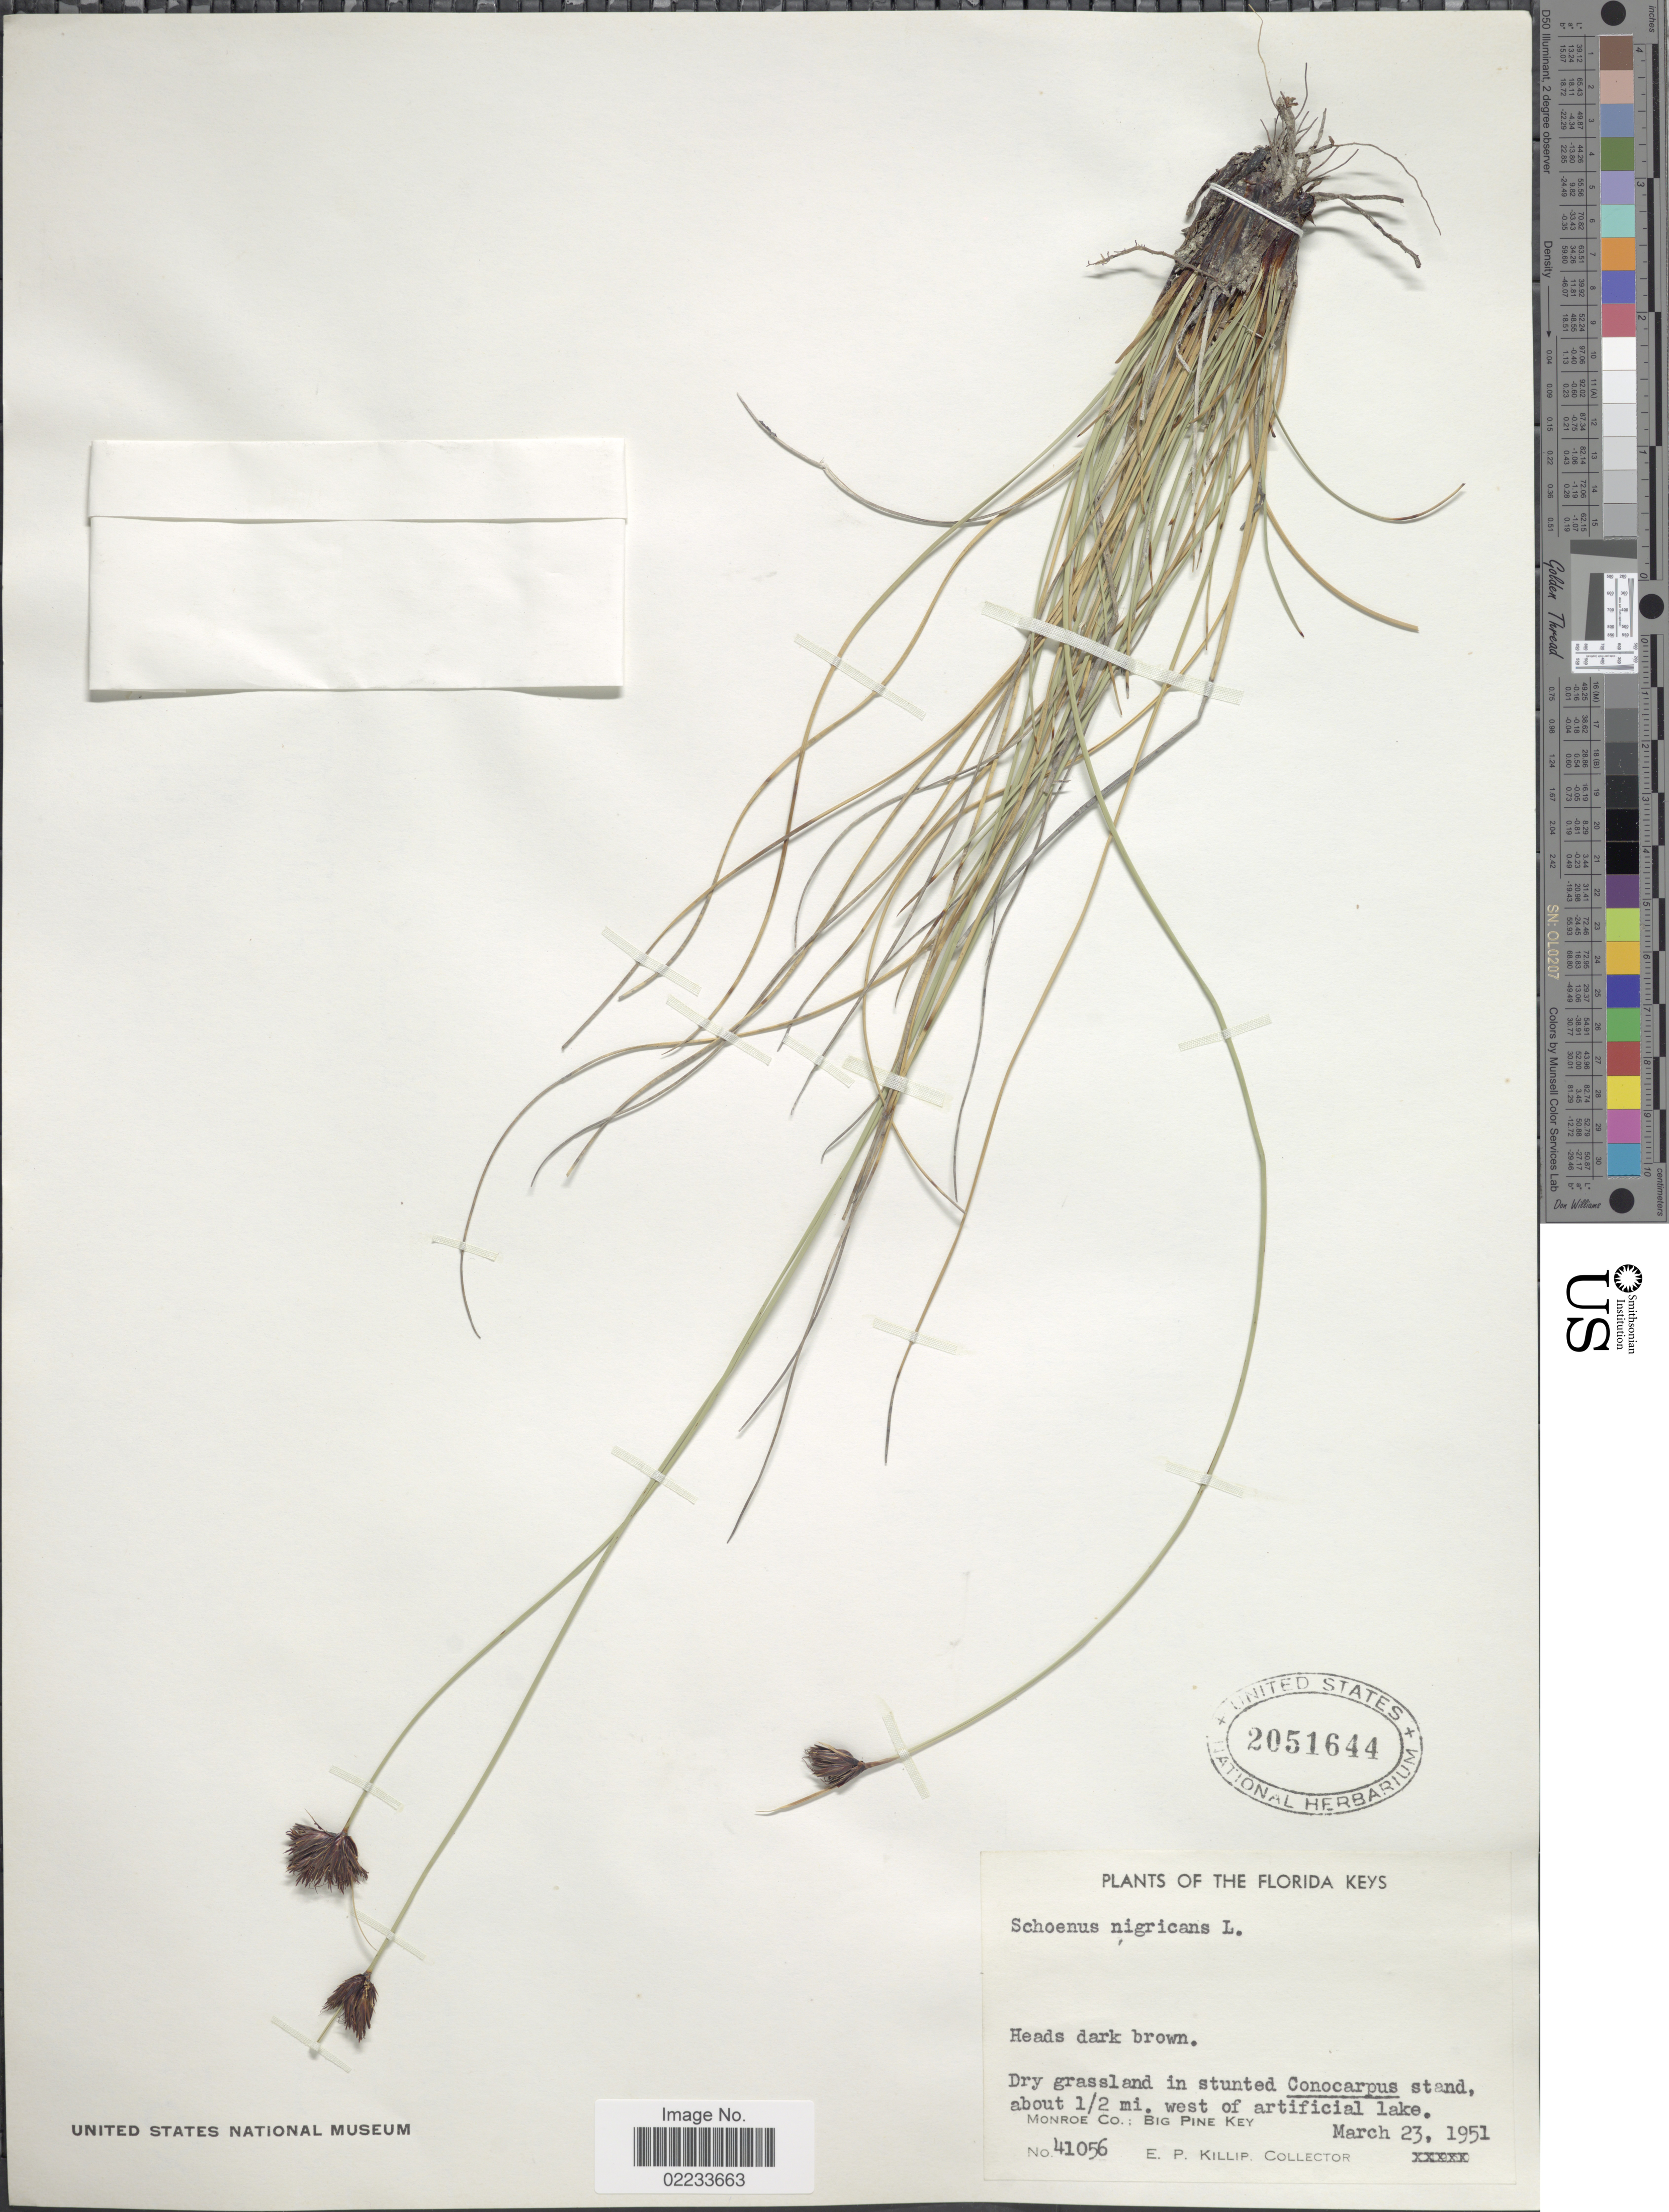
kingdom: Plantae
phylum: Tracheophyta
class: Liliopsida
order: Poales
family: Cyperaceae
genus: Schoenus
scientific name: Schoenus nigricans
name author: L.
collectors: E. P. Killip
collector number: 41056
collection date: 1951-03-23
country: United States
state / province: Florida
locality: The Florida Keys, Monroe Co; Big Pine Key, about 1/2 mi west of artificial lake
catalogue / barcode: US 2051644